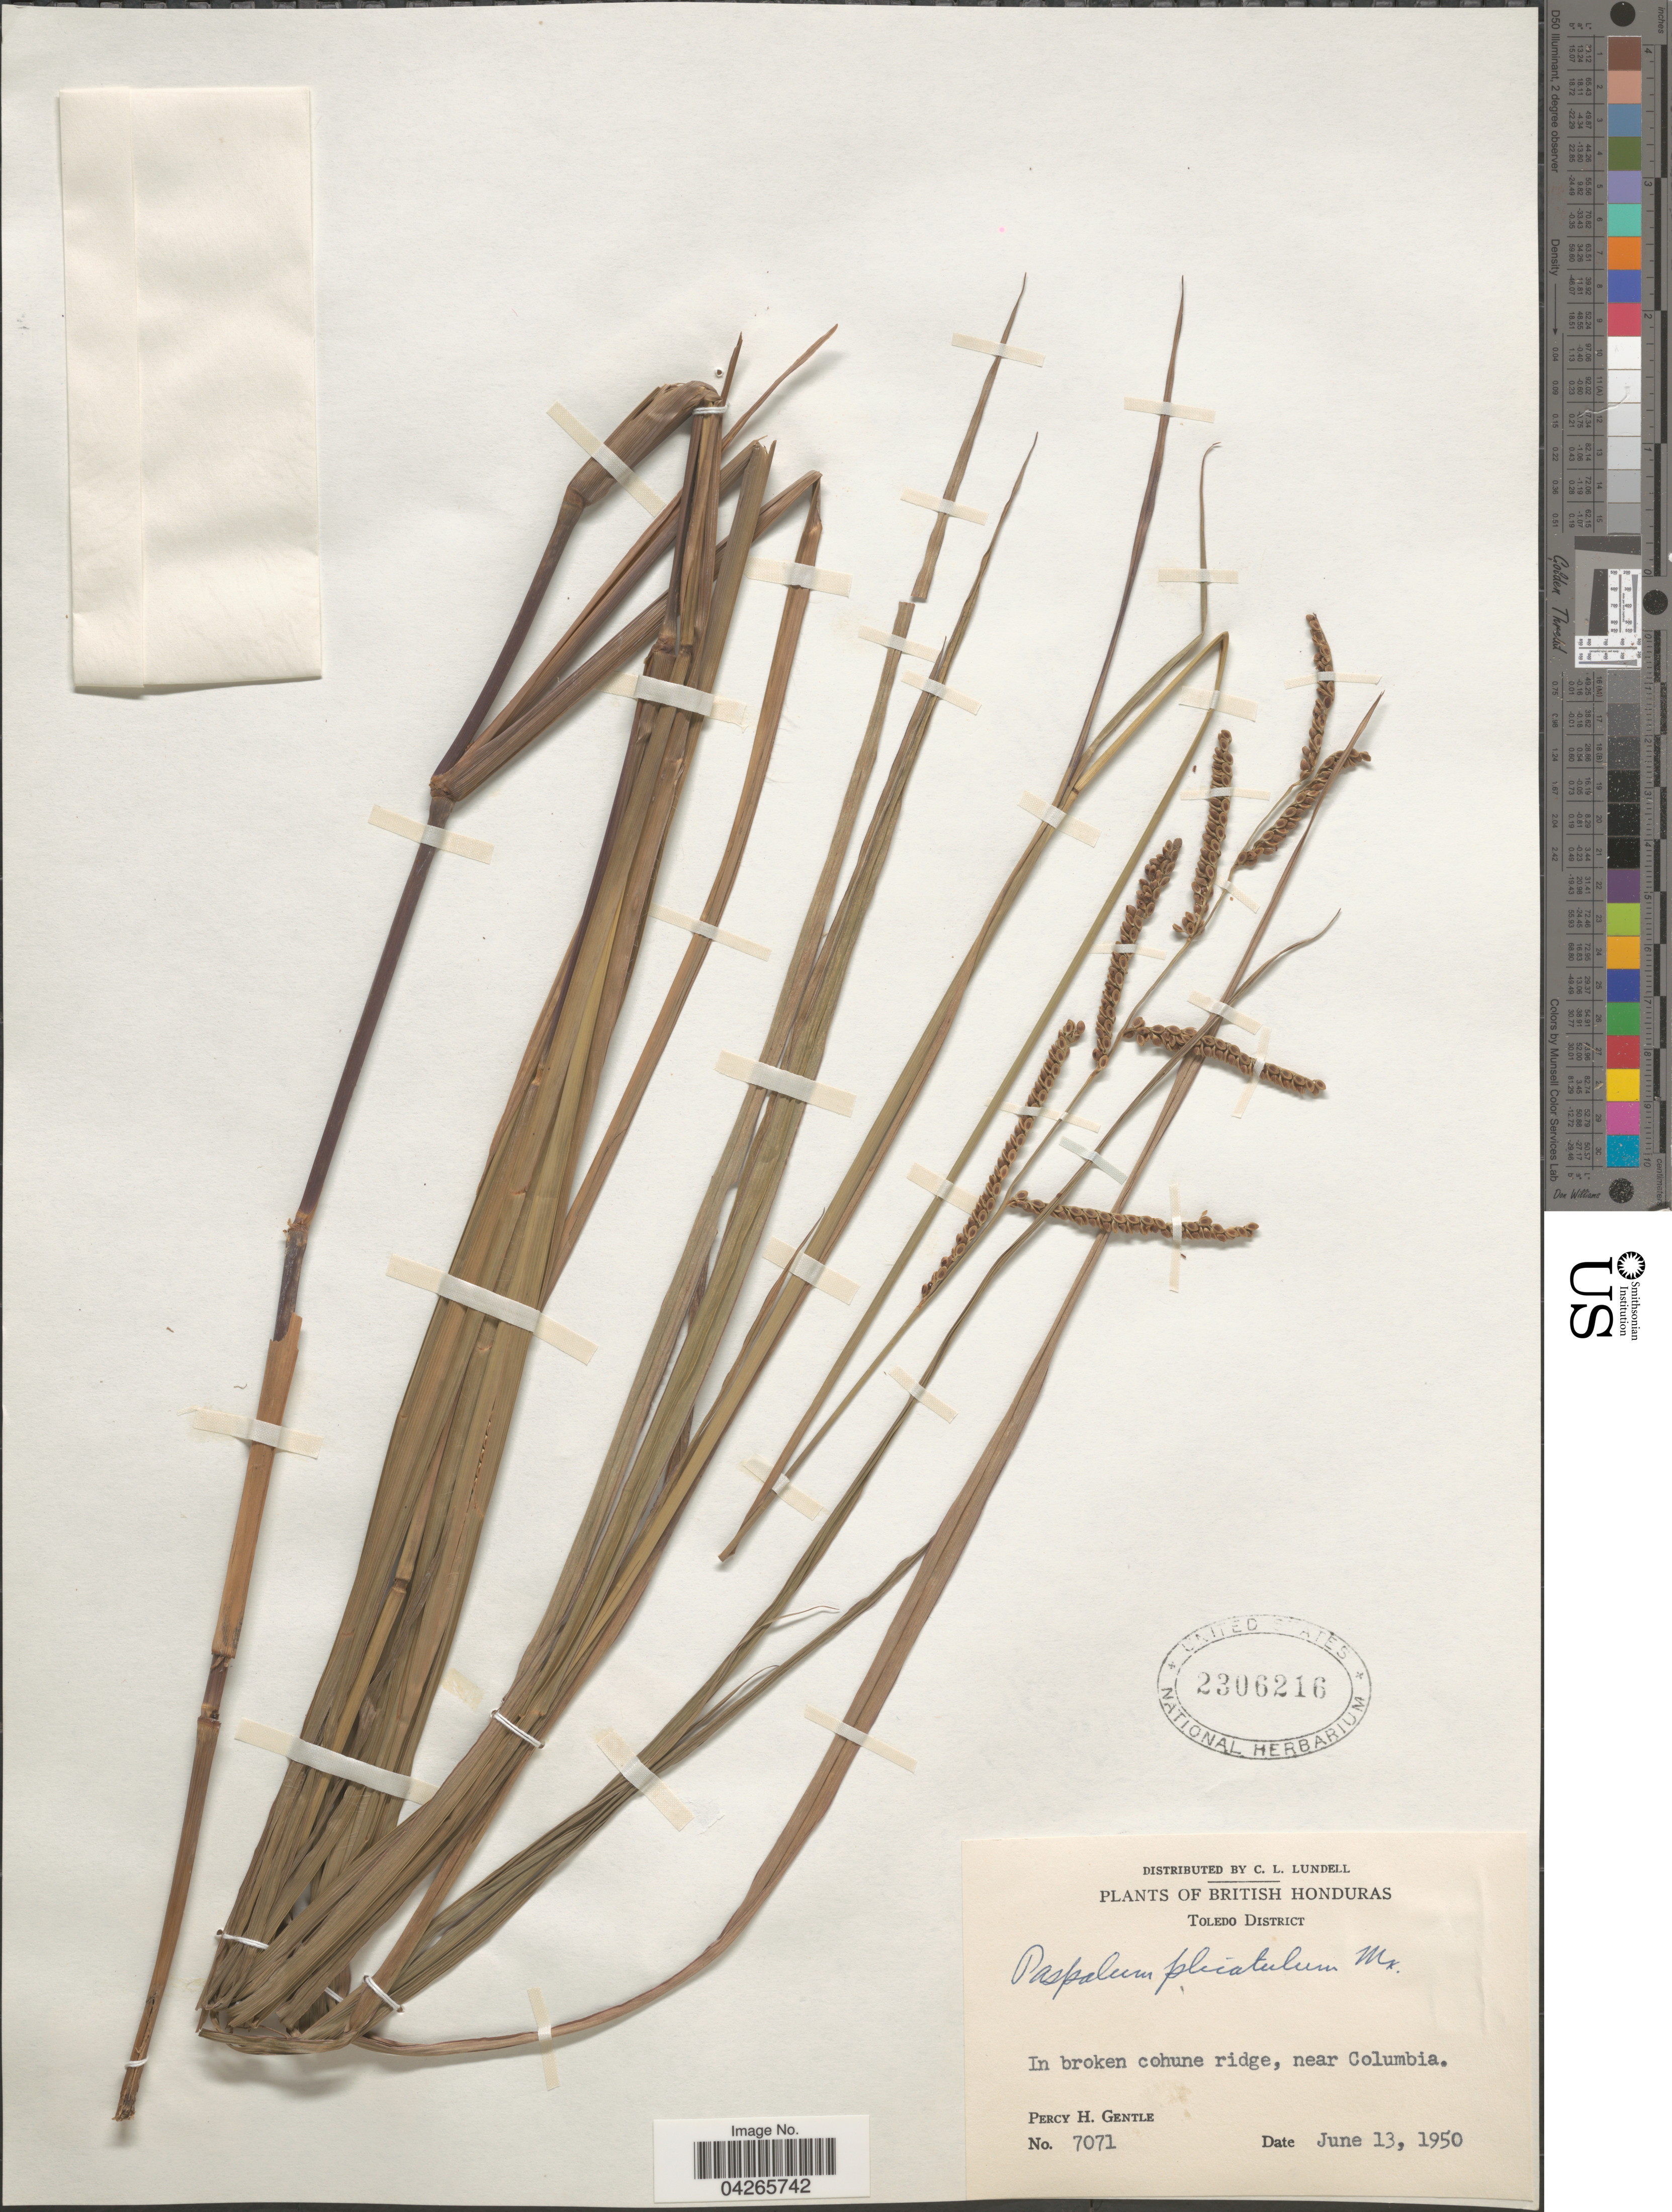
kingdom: Plantae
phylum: Tracheophyta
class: Liliopsida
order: Poales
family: Poaceae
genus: Paspalum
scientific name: Paspalum plicatulum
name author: Michx.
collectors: P. H. Gentle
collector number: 7071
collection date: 1950-06-13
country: Belize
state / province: Toledo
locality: British Honduras. Toledo District. In broken cohune ridge, near Columbia.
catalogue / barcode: US 2306216